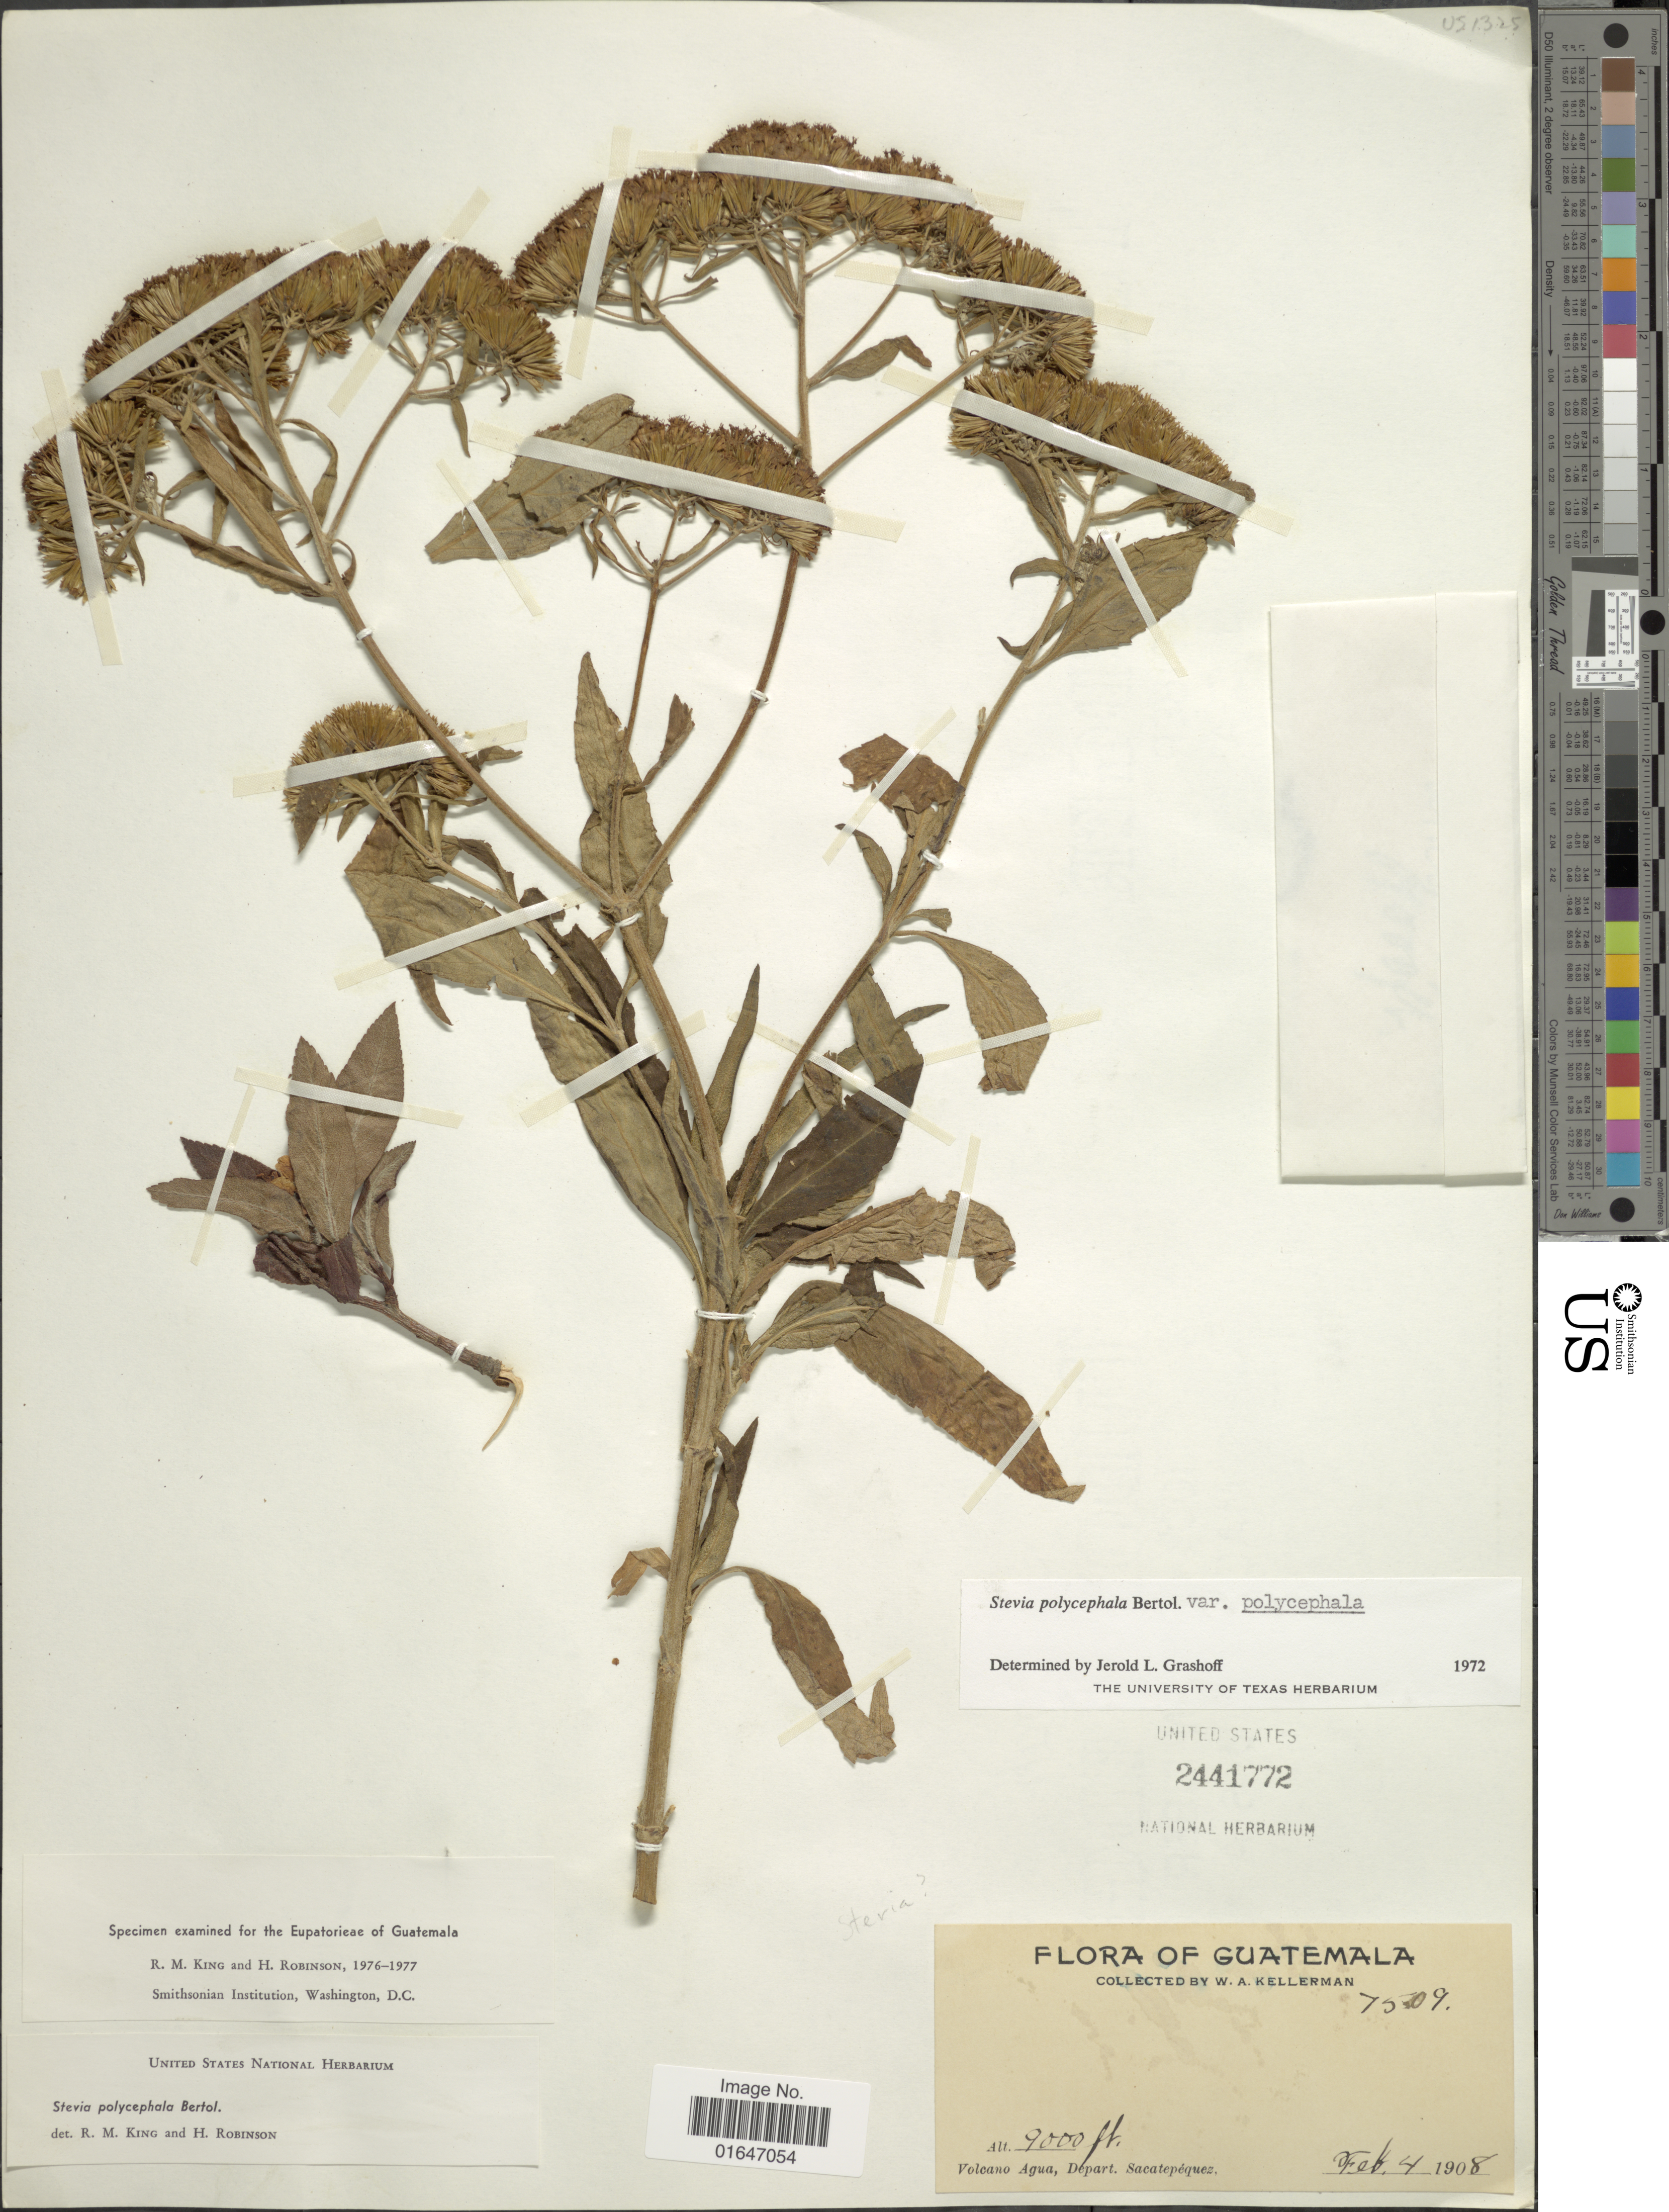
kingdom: Plantae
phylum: Tracheophyta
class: Magnoliopsida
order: Asterales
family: Asteraceae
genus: Stevia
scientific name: Stevia polycephala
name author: Bertoloni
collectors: W. Kellerman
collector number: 7509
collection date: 1908-02-04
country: Guatemala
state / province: Sacatepéquez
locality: Volcano Agua.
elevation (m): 2743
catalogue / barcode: US 2441772